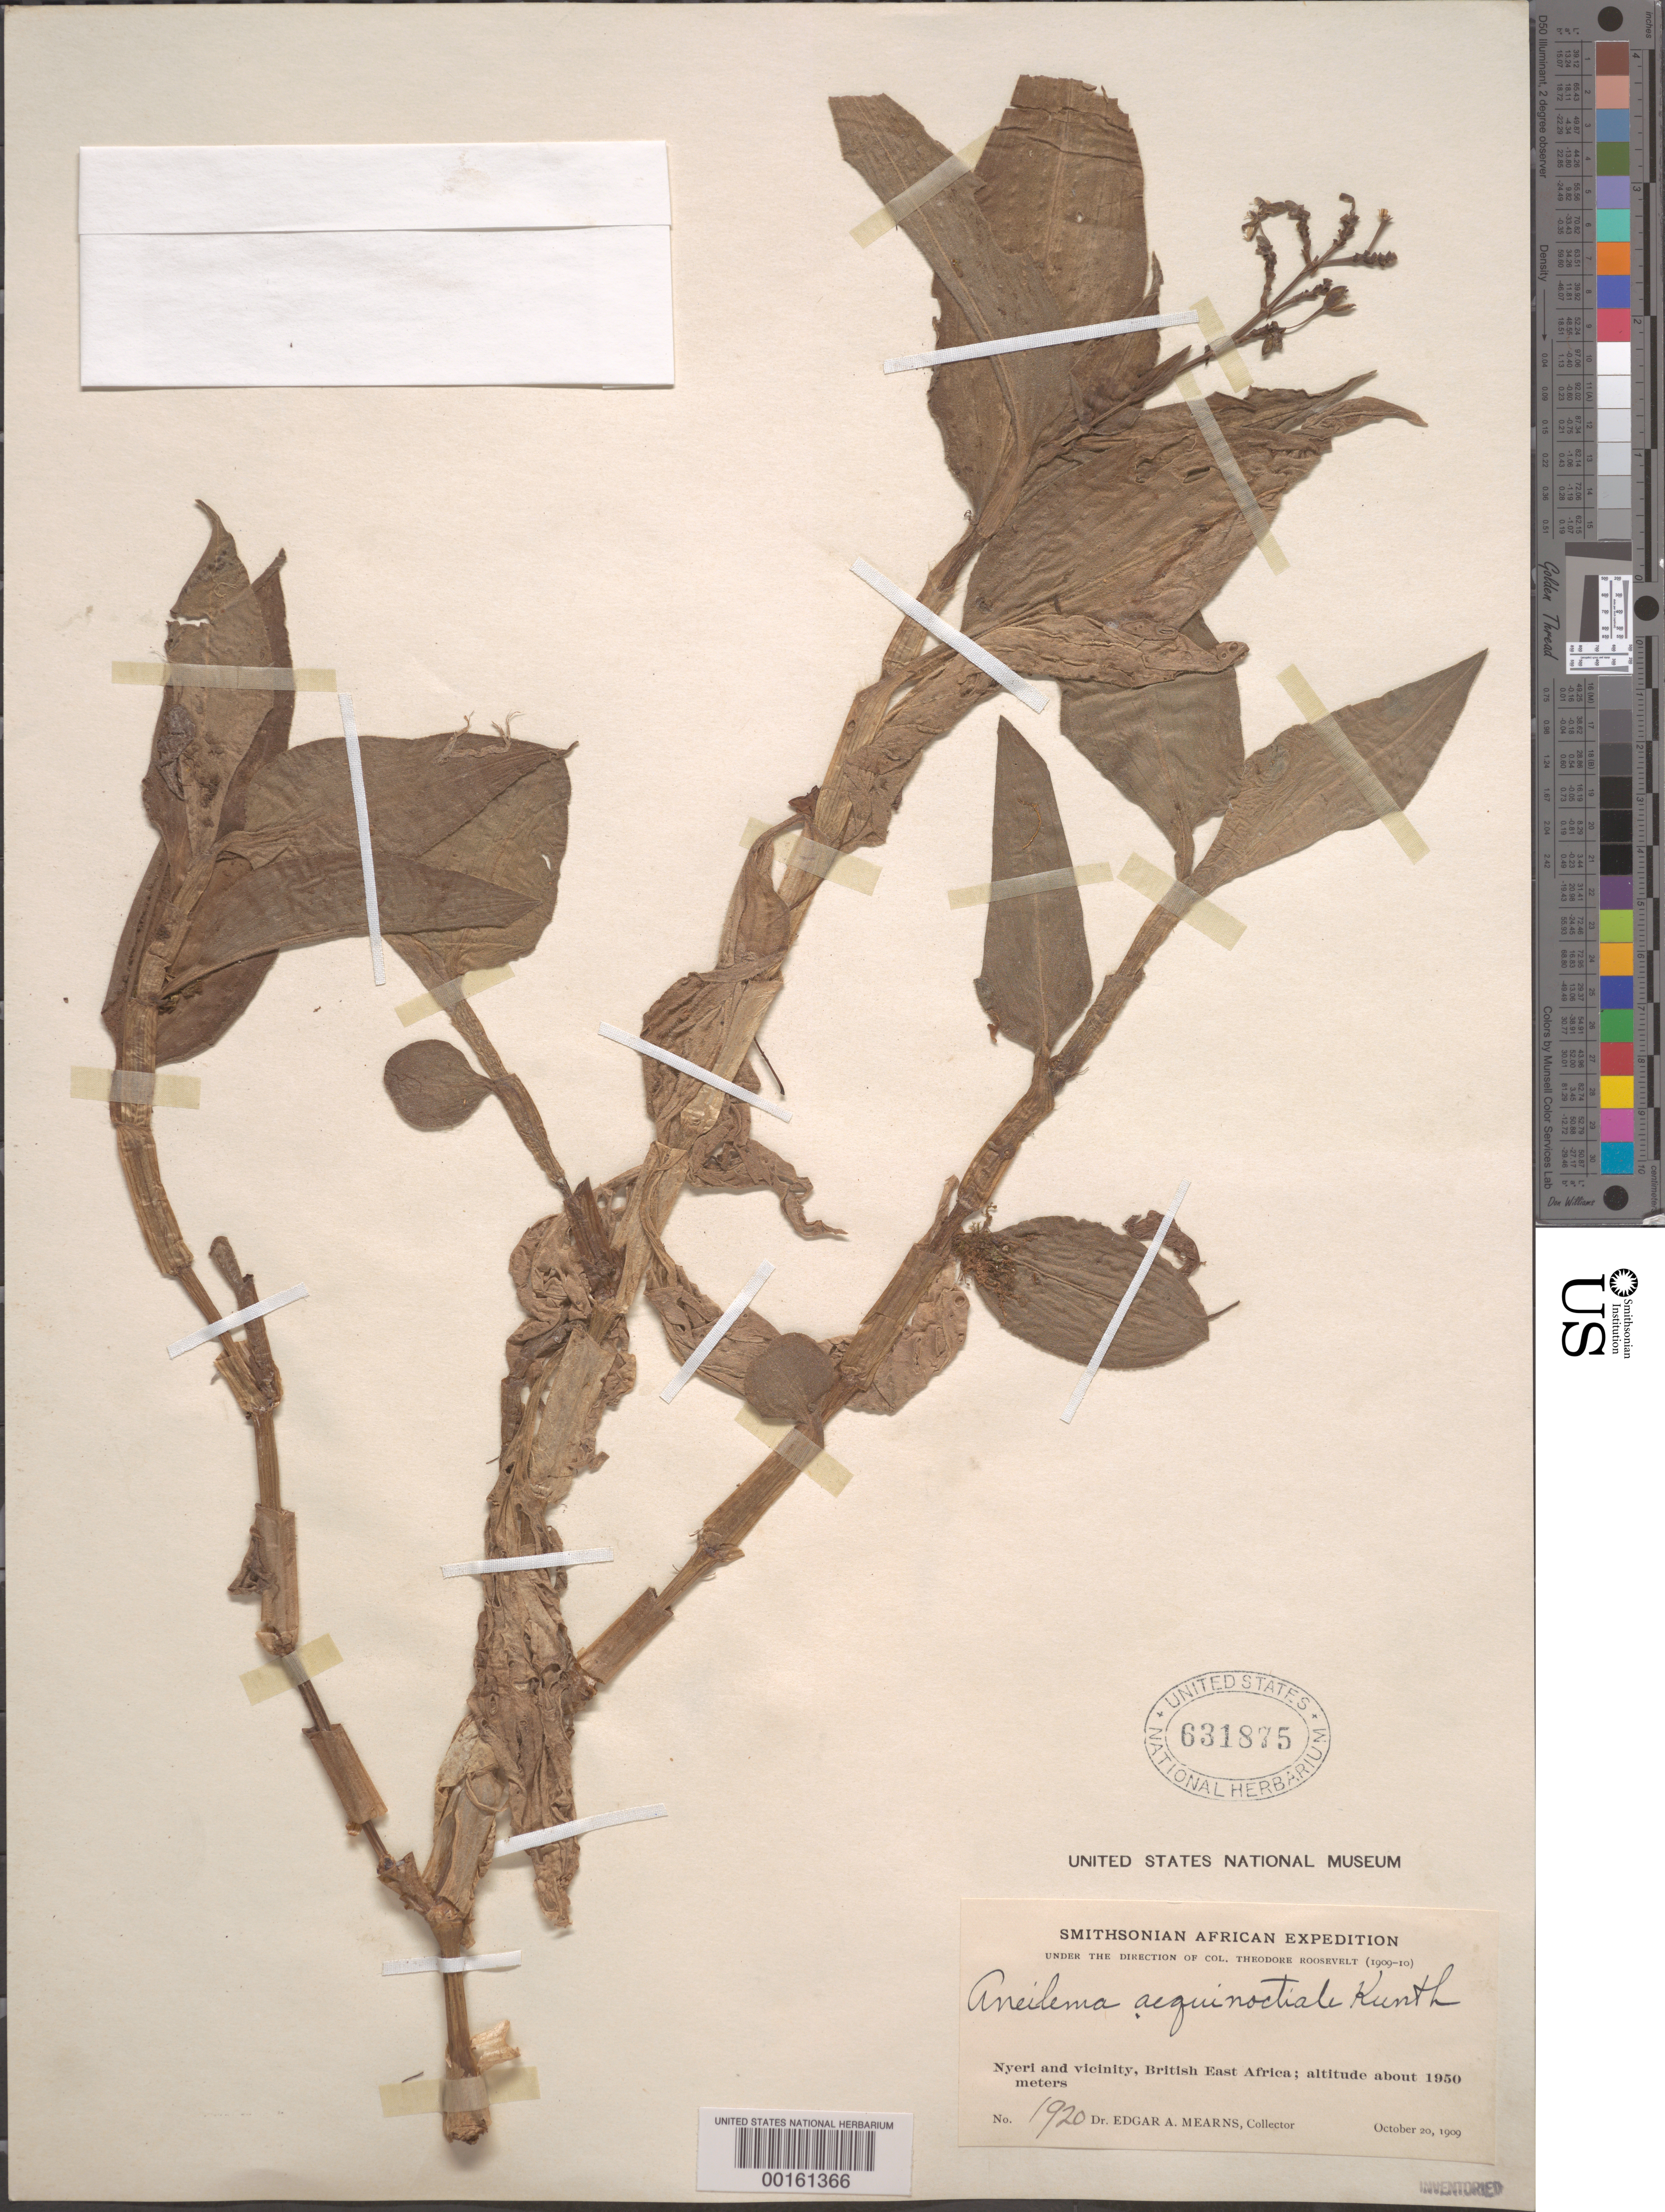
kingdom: Plantae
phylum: Tracheophyta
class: Liliopsida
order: Commelinales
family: Commelinaceae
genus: Aneilema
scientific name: Aneilema aequinoctiale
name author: (P. Beauv.) Loudon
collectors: E. A. Mearns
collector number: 1920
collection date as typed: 20 Oct 1909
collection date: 1909-10-20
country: Kenya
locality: Nyeri and vicinity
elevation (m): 1950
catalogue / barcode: US 631875